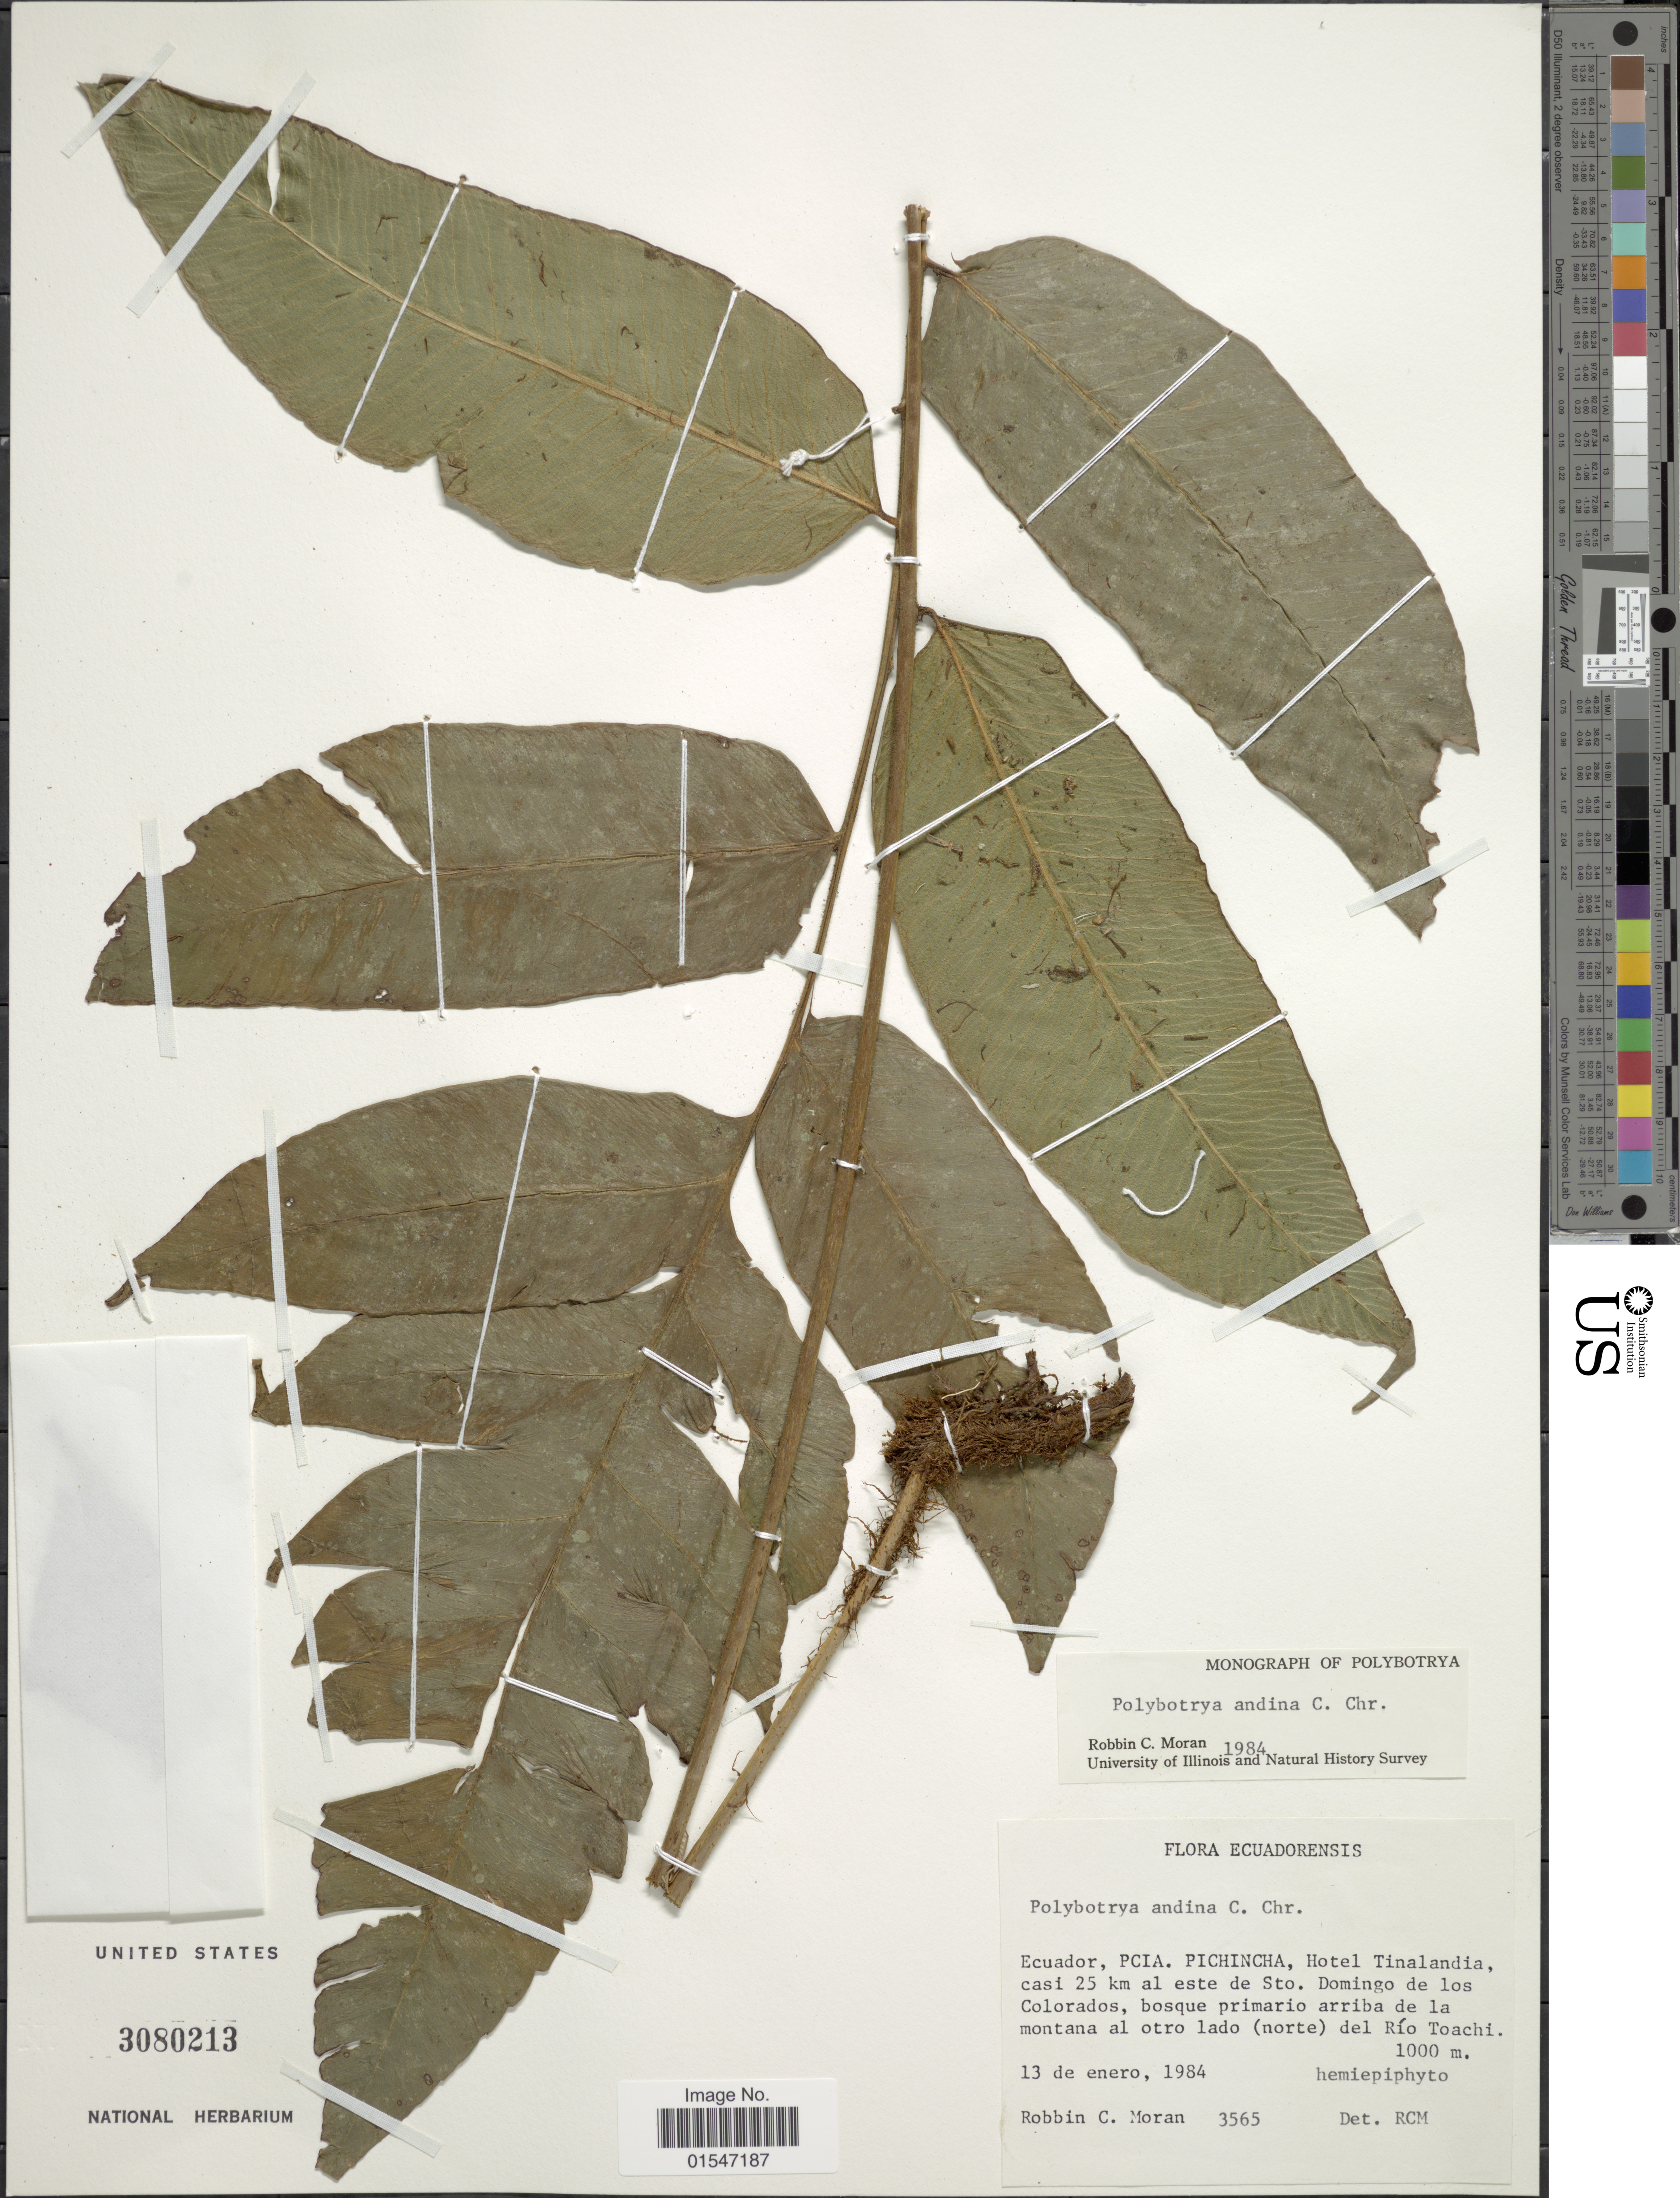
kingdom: Plantae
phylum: Tracheophyta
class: Polypodiopsida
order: Polypodiales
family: Dryopteridaceae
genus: Polybotrya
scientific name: Polybotrya andina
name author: C. Chr.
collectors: R. C. Moran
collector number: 3565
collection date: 1984-01-13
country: Ecuador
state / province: Pichincha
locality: Hotel Tinalandia casi 25 km al este de Sto. Domingo de los Colorados, bosque primero arriba de la montana al otro lado (norte) del Río Toachi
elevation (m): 1000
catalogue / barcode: US 3080213